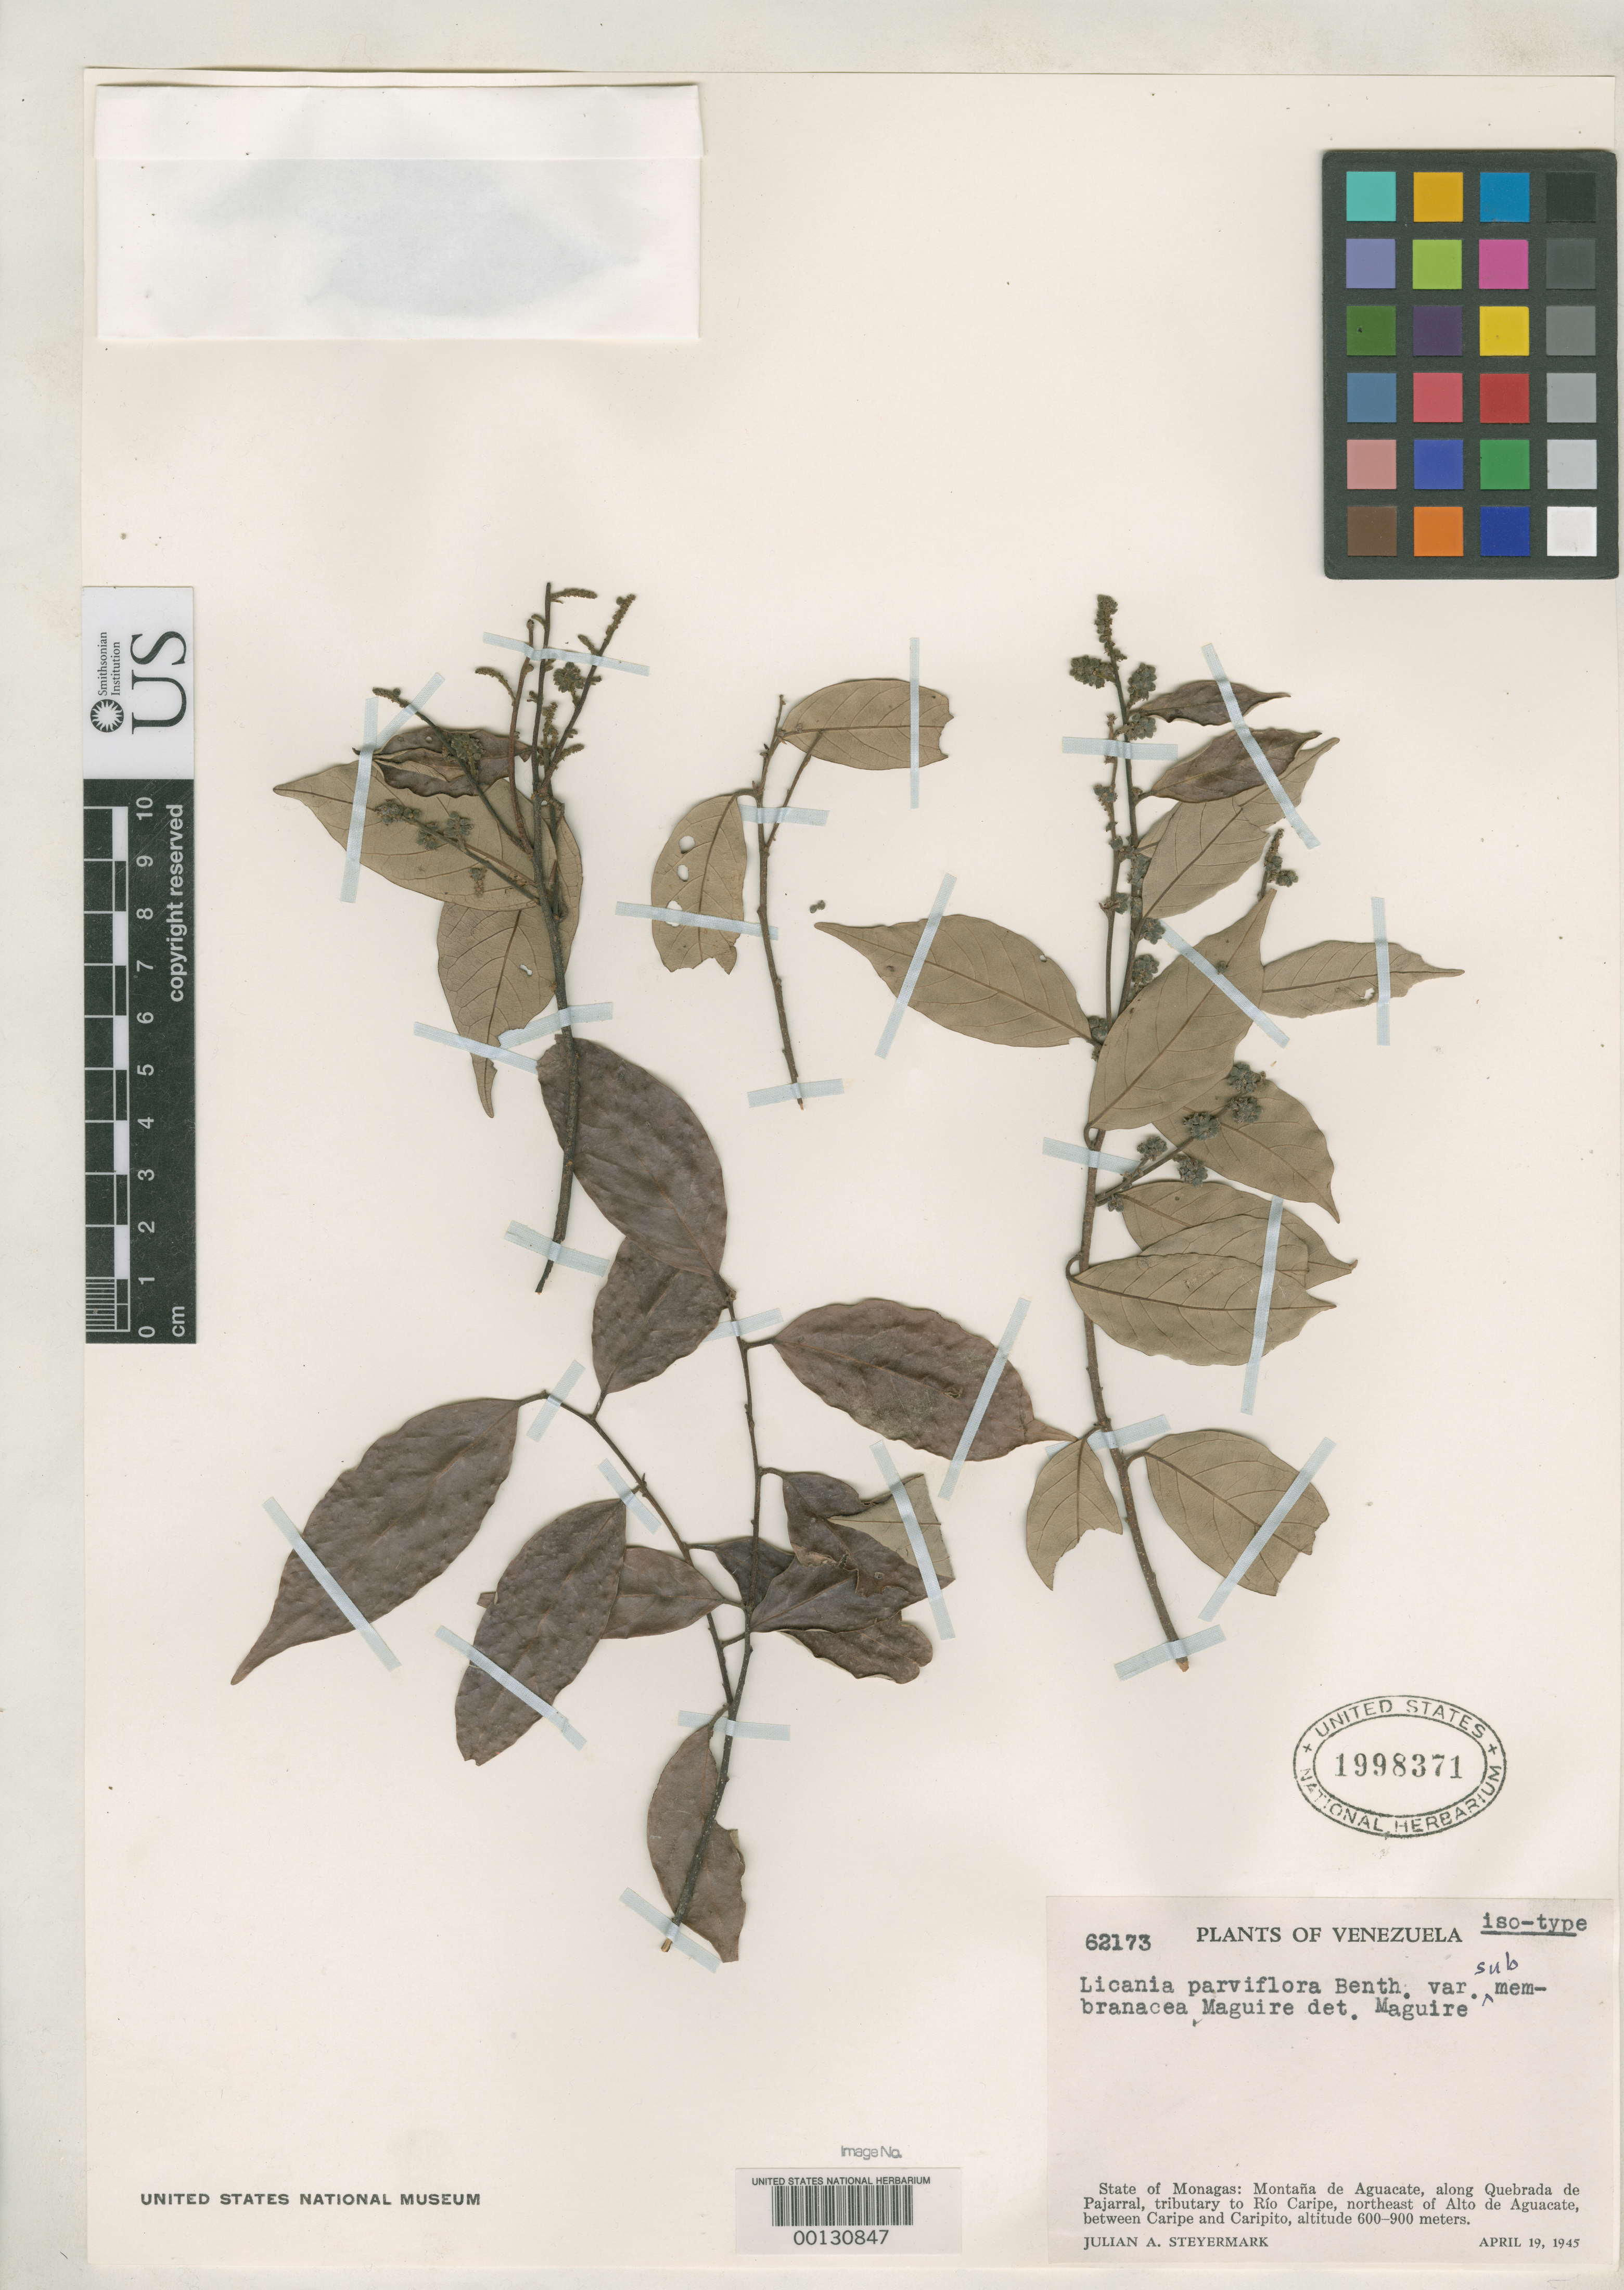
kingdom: Plantae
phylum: Tracheophyta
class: Magnoliopsida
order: Malpighiales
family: Chrysobalanaceae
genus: Licania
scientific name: Licania parviflora var. membranacea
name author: Maguire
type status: Isotype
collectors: J. Steyermark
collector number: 62173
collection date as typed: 19 Apr 1945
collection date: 1945-04-19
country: Venezuela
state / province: Monagas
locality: Montana de Aguacate, along Quebrada de Pajarral, tributary to Rio Caripe, NE of Alto de Aguacate.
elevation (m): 600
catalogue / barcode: US 1998371